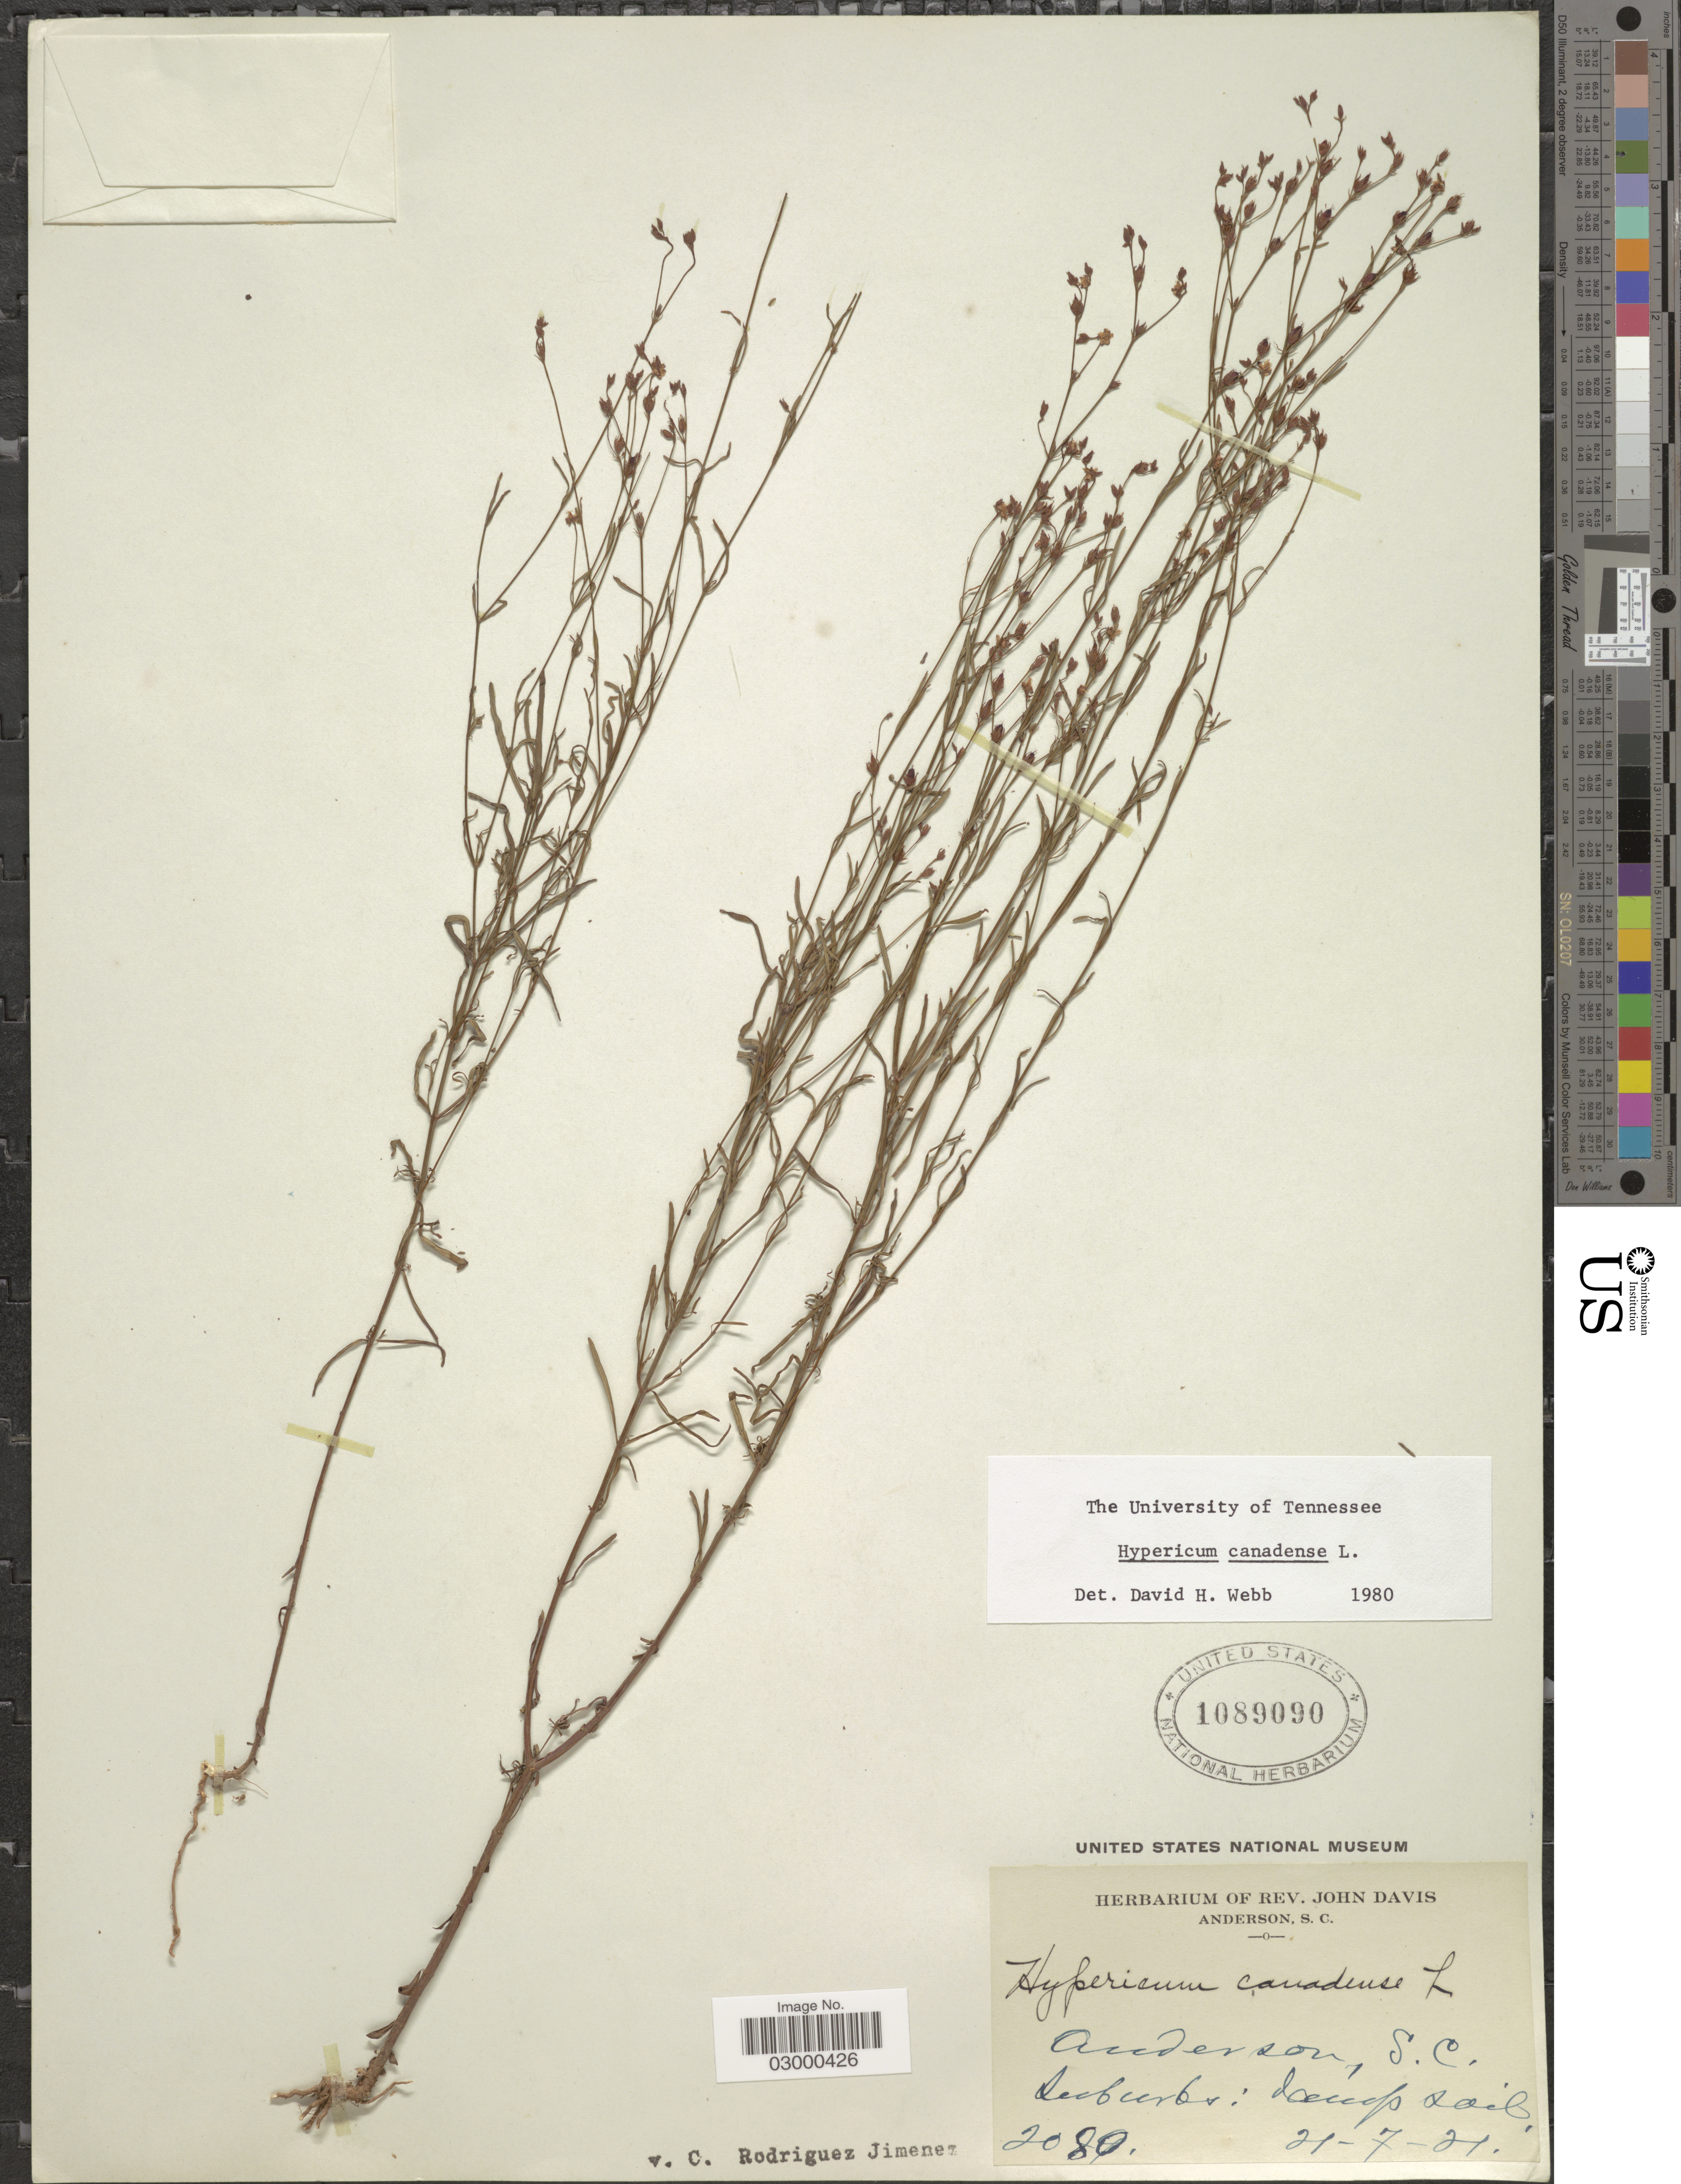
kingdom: Plantae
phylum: Tracheophyta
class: Magnoliopsida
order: Malpighiales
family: Hypericaceae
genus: Hypericum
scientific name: Hypericum canadense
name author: L.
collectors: ex herb. Rev. John Davis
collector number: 2080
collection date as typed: Transcribed d/m/y: 21/7/21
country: United States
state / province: South Carolina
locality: Anderson.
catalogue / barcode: US 1089090